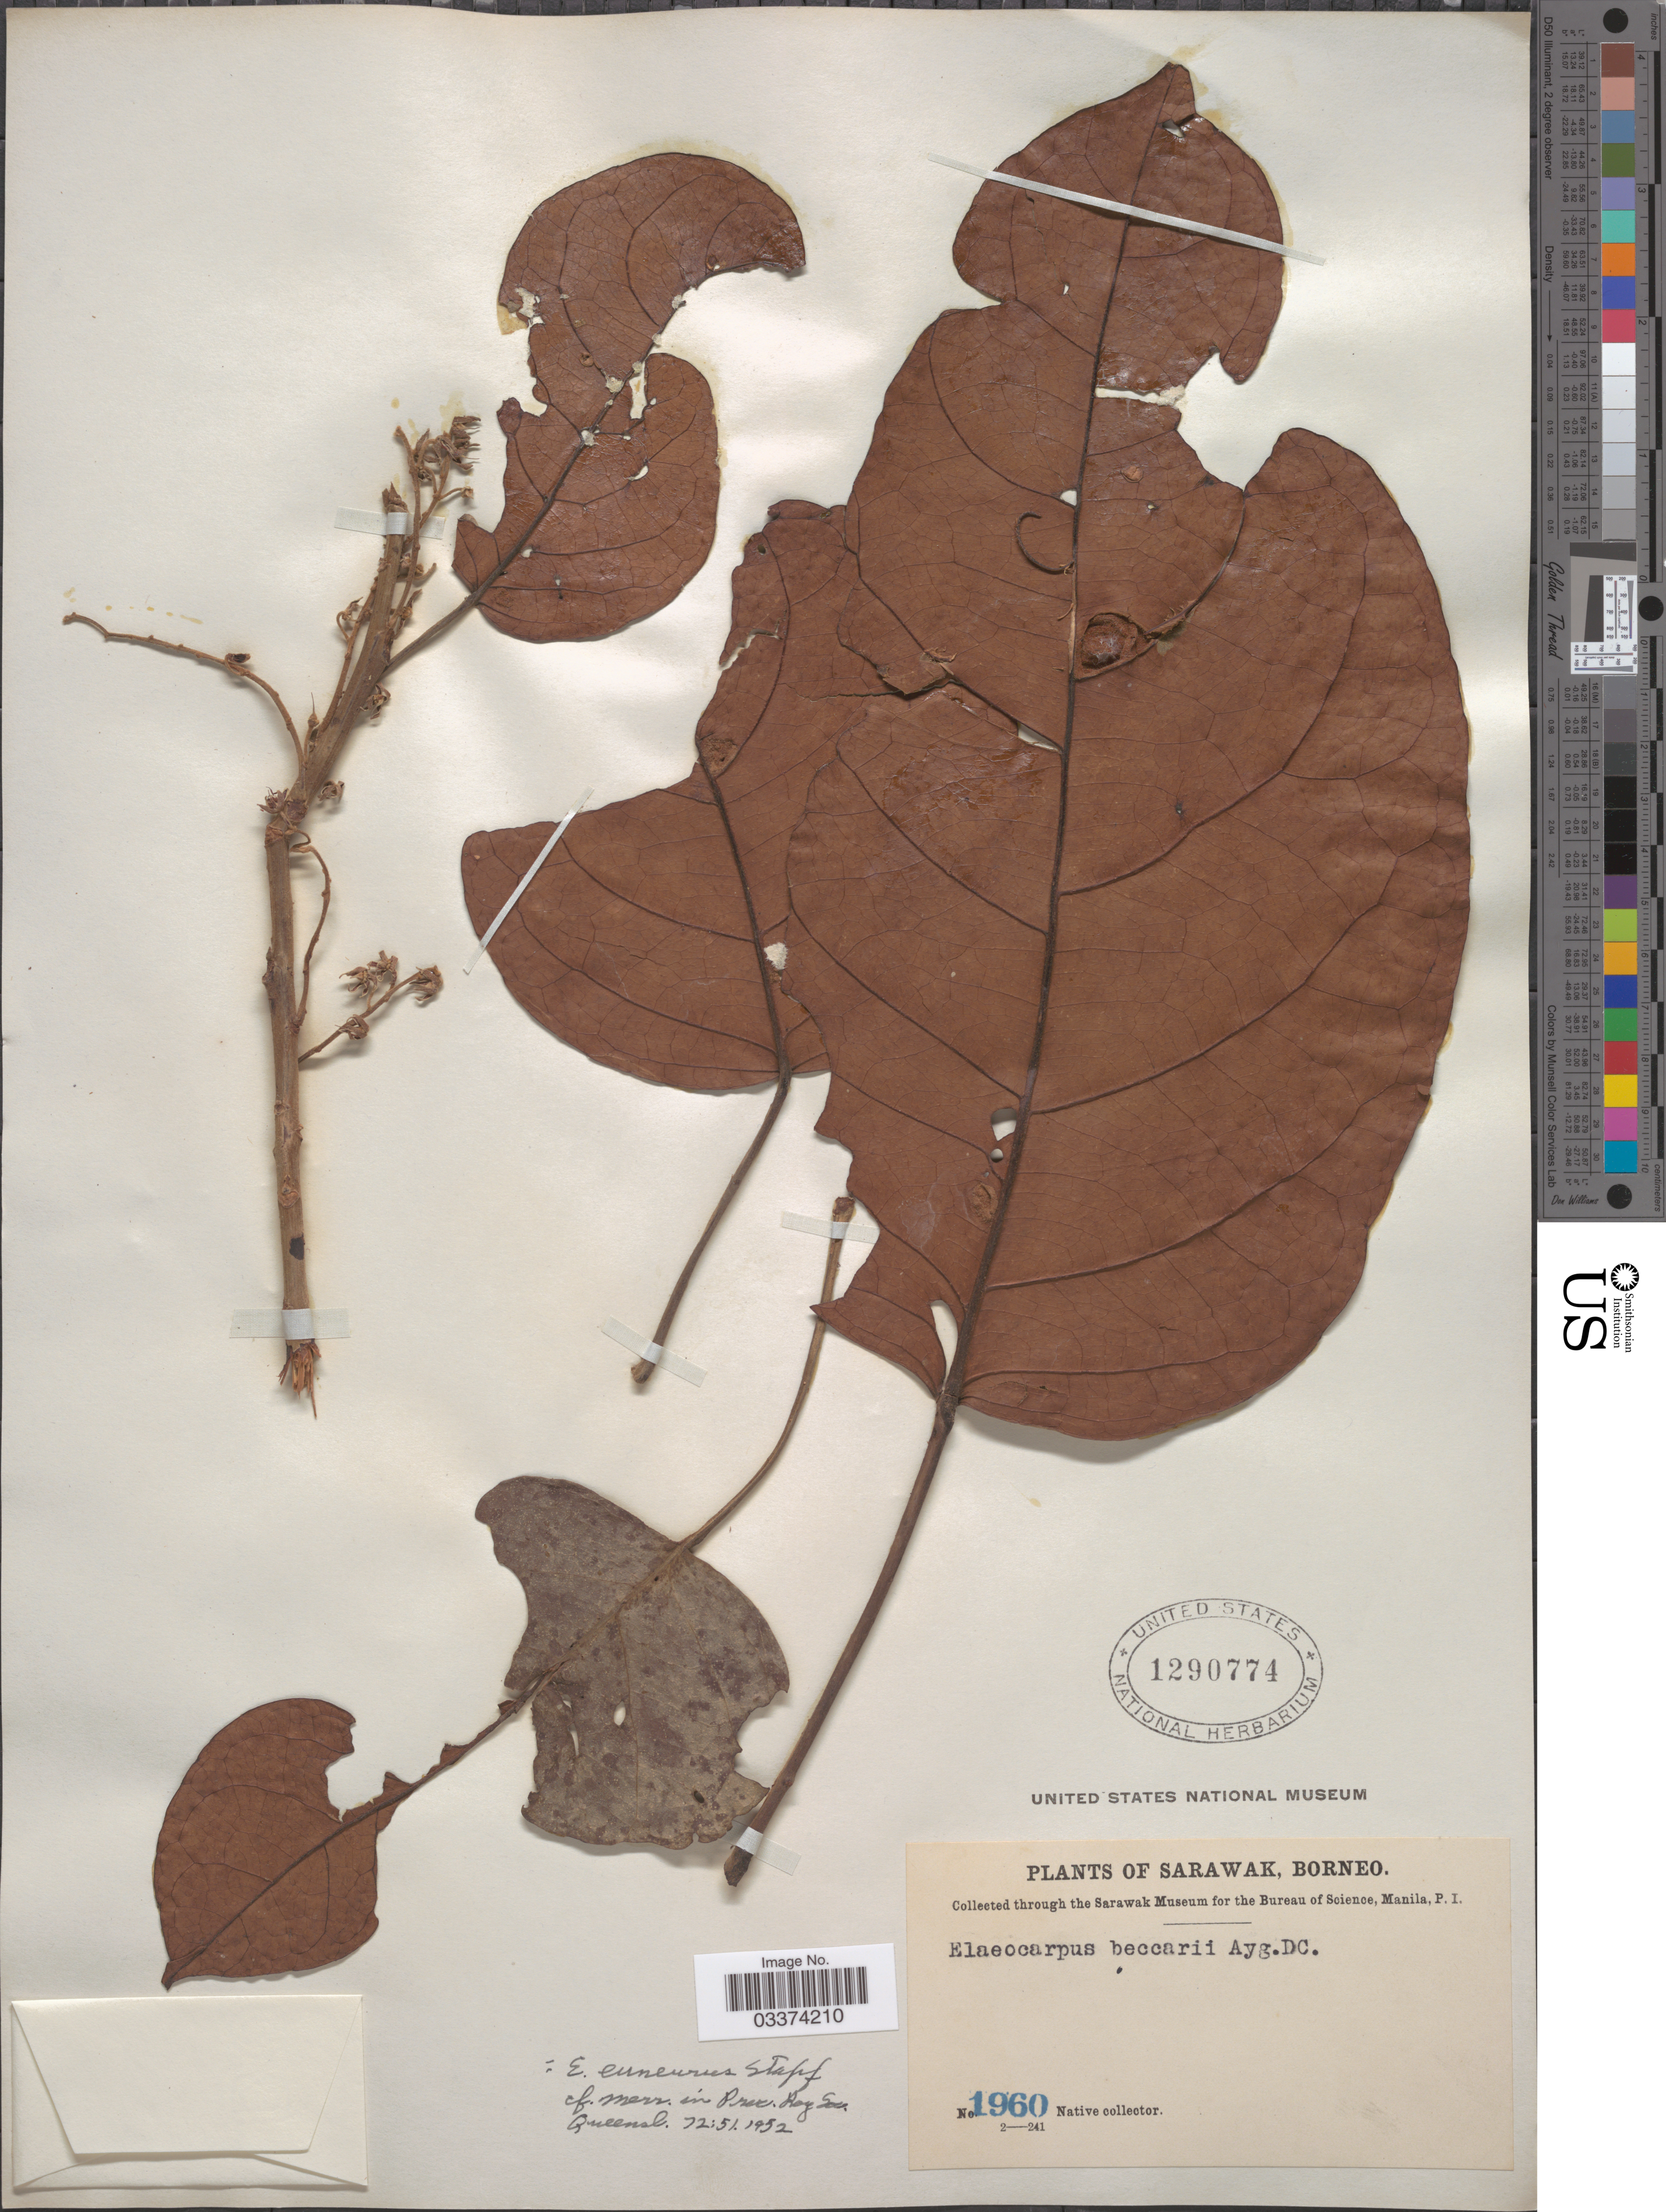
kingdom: Plantae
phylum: Tracheophyta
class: Magnoliopsida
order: Oxalidales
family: Elaeocarpaceae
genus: Elaeocarpus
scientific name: Elaeocarpus beccarii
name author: DC.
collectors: Native collector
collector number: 1960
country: Malaysia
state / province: Sarawak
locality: Borneo.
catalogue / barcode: US 1290774